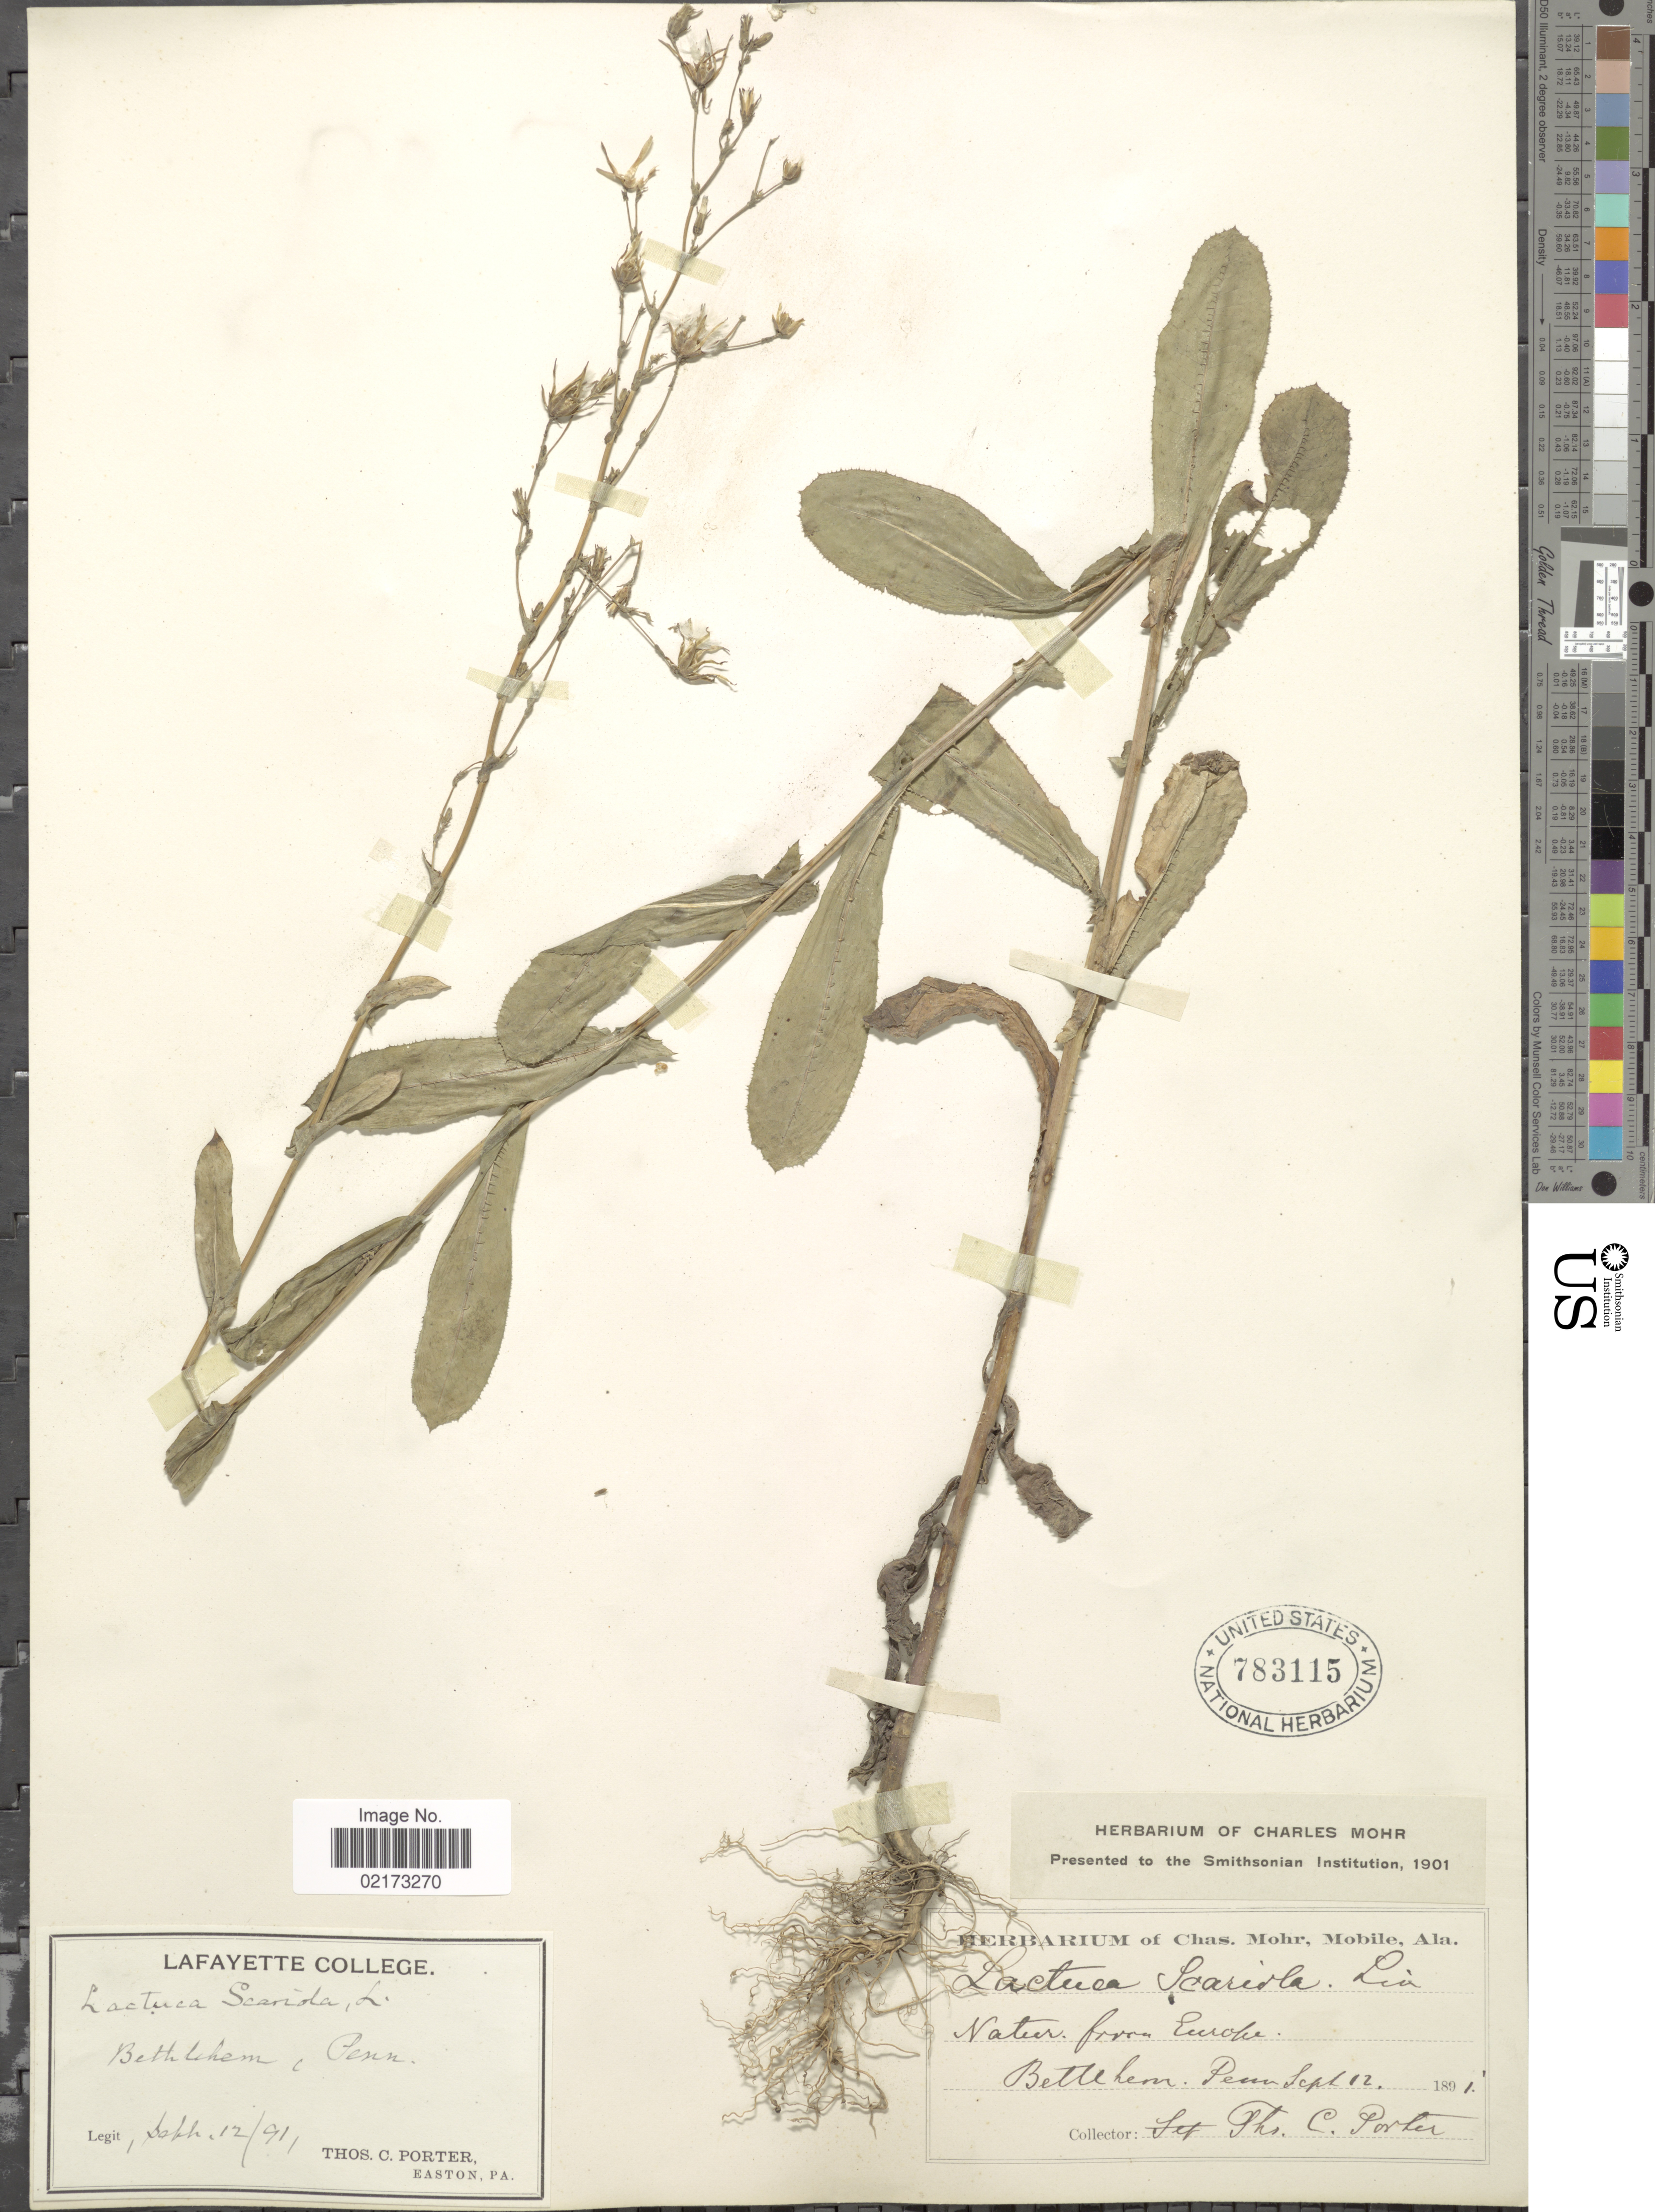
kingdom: Plantae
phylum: Tracheophyta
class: Magnoliopsida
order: Asterales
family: Asteraceae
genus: Lactuca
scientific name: Lactuca serriola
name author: L.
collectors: T. Porter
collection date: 1891-09-12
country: United States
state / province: Pennsylvania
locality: Bethlehem, Penn.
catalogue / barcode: US 783115